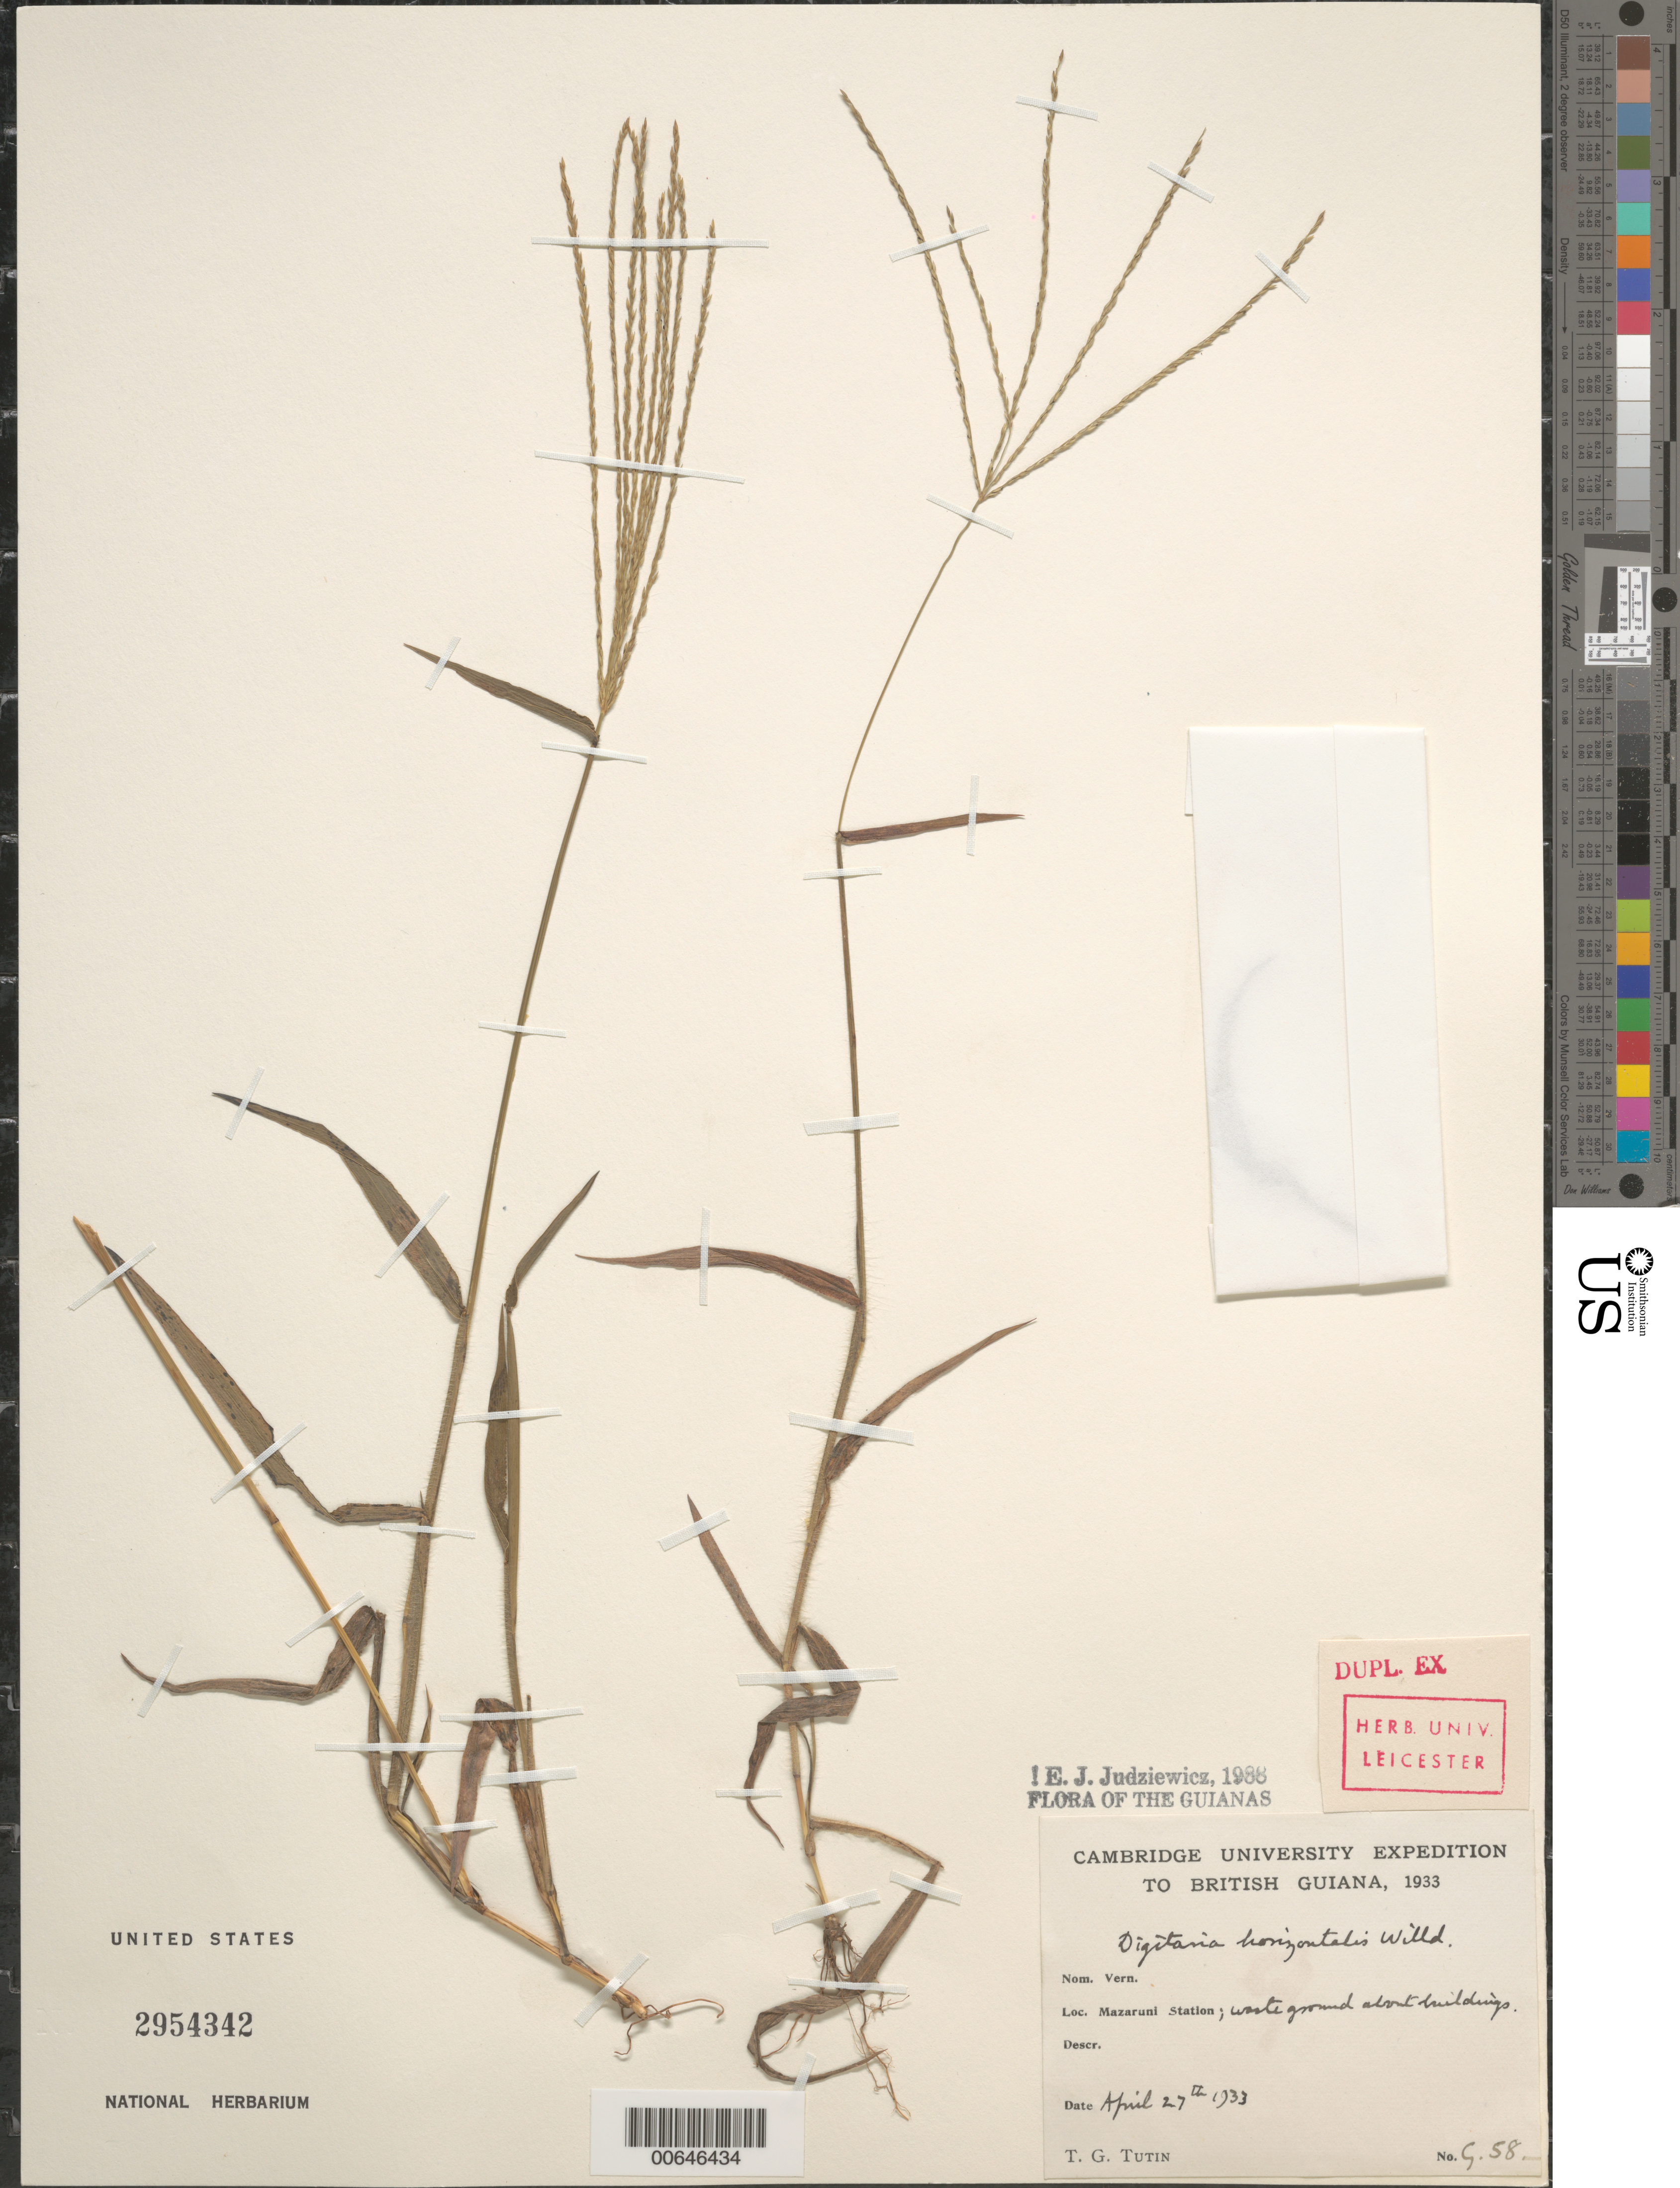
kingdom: Plantae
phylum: Tracheophyta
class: Liliopsida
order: Poales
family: Poaceae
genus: Digitaria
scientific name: Digitaria horizontalis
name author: Willd.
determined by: Judziewicz, E. J.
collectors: T. G. Tutin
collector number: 958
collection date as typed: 27-Apr-33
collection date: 1933-04-27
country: Guyana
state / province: Cuyuni-Mazaruni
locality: Mazaruni Station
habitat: Waste ground about building.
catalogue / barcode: US 2954342